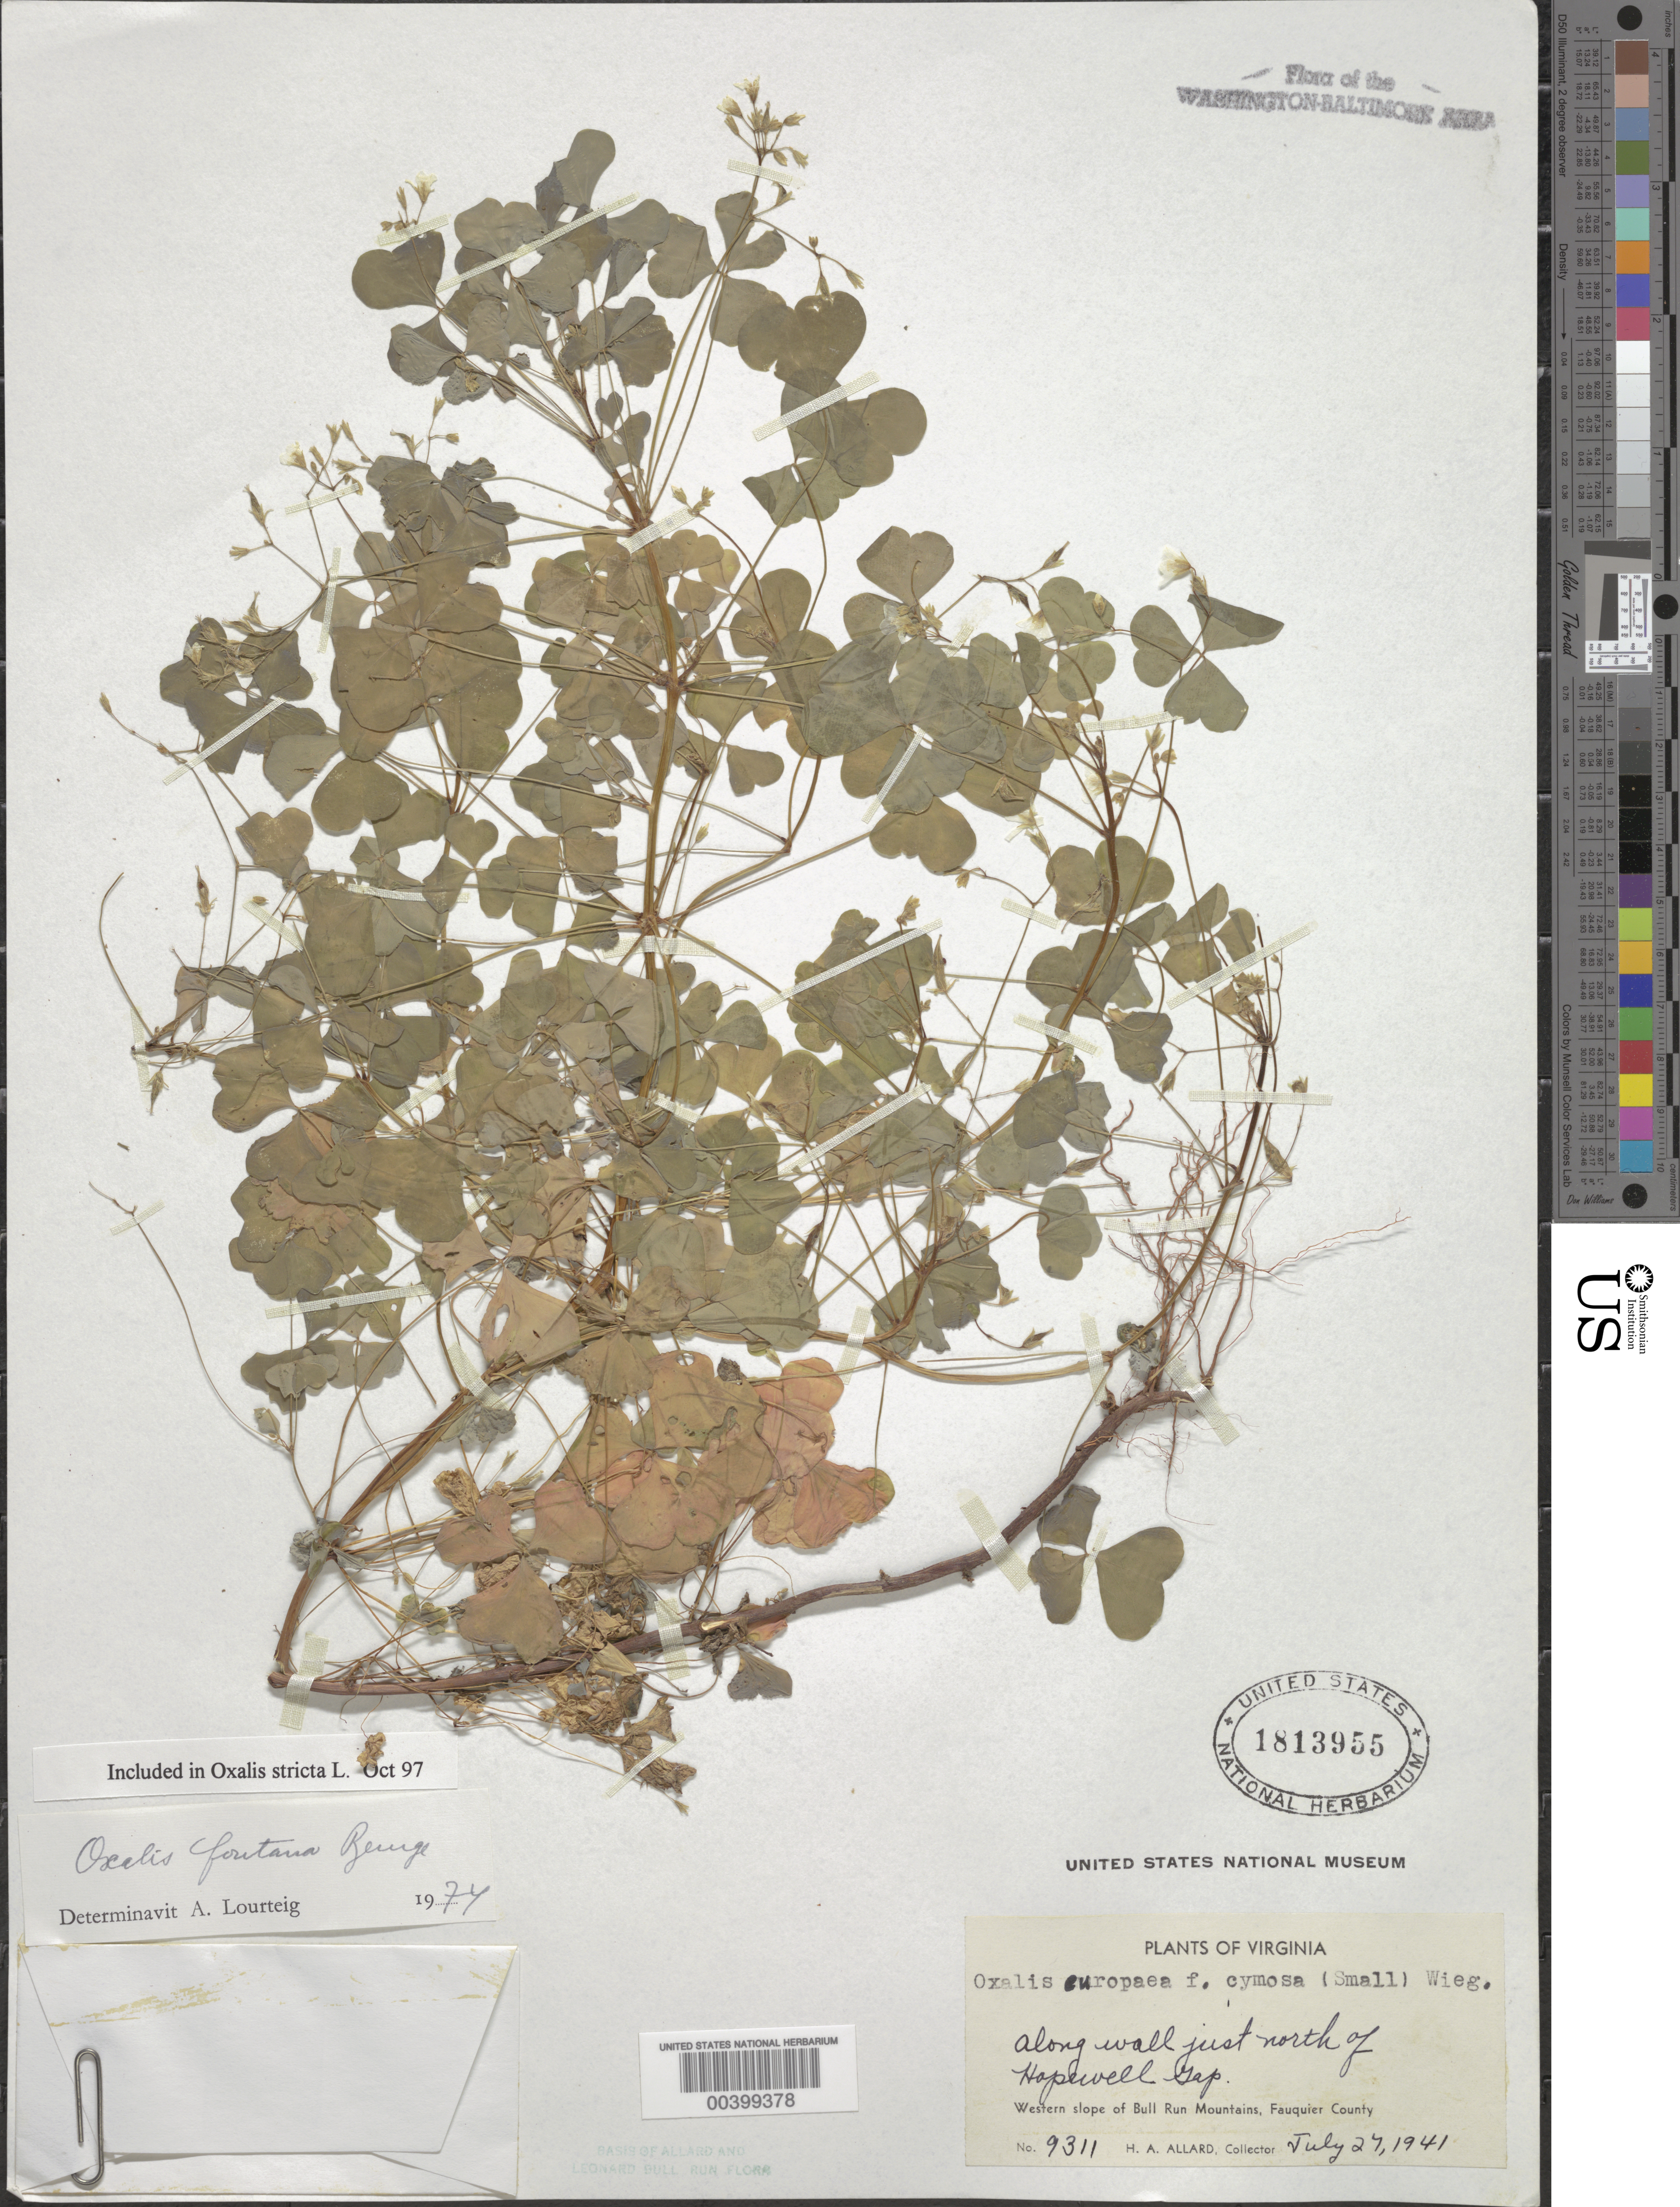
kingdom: Plantae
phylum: Tracheophyta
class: Magnoliopsida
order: Oxalidales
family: Oxalidaceae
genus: Oxalis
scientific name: Oxalis stricta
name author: L.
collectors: H. A. Allard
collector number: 9311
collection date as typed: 27 Jul 1941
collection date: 1941-07-27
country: United States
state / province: Virginia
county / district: Fauquier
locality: North of Hopewell Gap Bull Run Mts.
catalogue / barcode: US 1813955